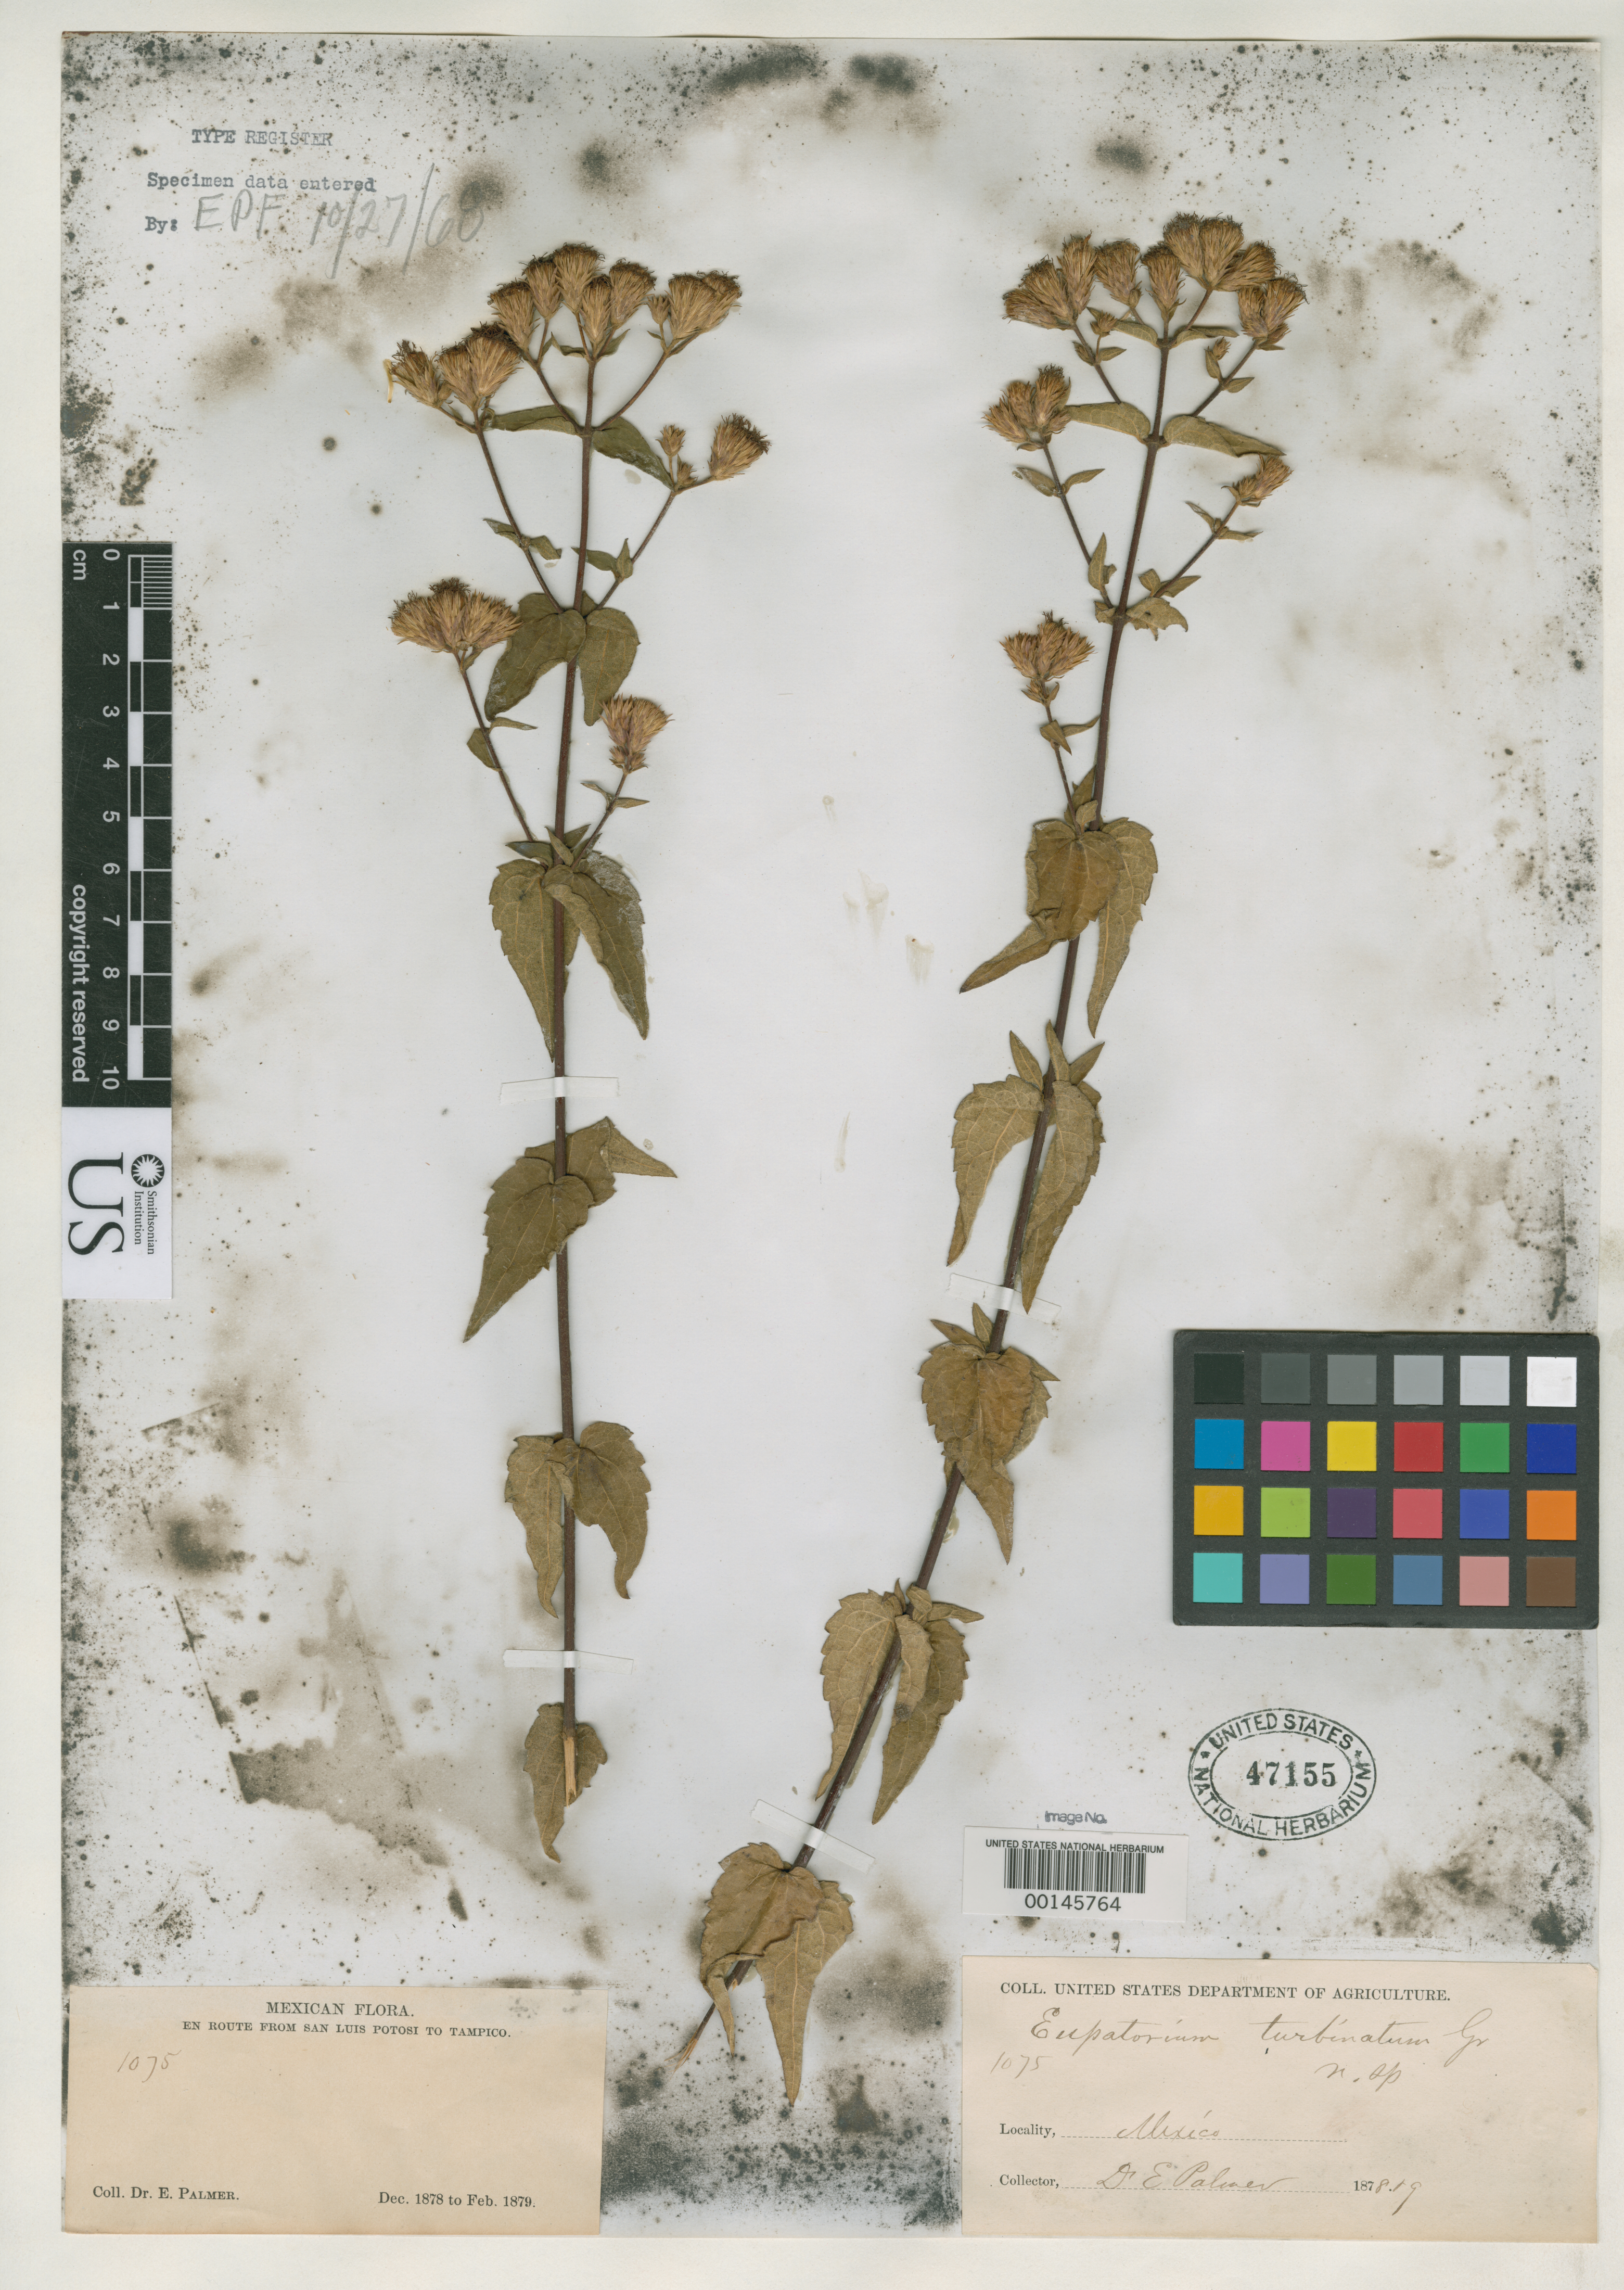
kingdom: Plantae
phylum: Tracheophyta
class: Magnoliopsida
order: Asterales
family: Asteraceae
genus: Eupatorium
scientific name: Eupatorium turbinatum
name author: A. Gray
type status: Isotype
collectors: E. Palmer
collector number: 1075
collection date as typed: Dec 1878 to -- Feb 1879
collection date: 1878-12/1879-02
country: Mexico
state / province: San Luis Potosi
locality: Tampico.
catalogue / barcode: US 47155